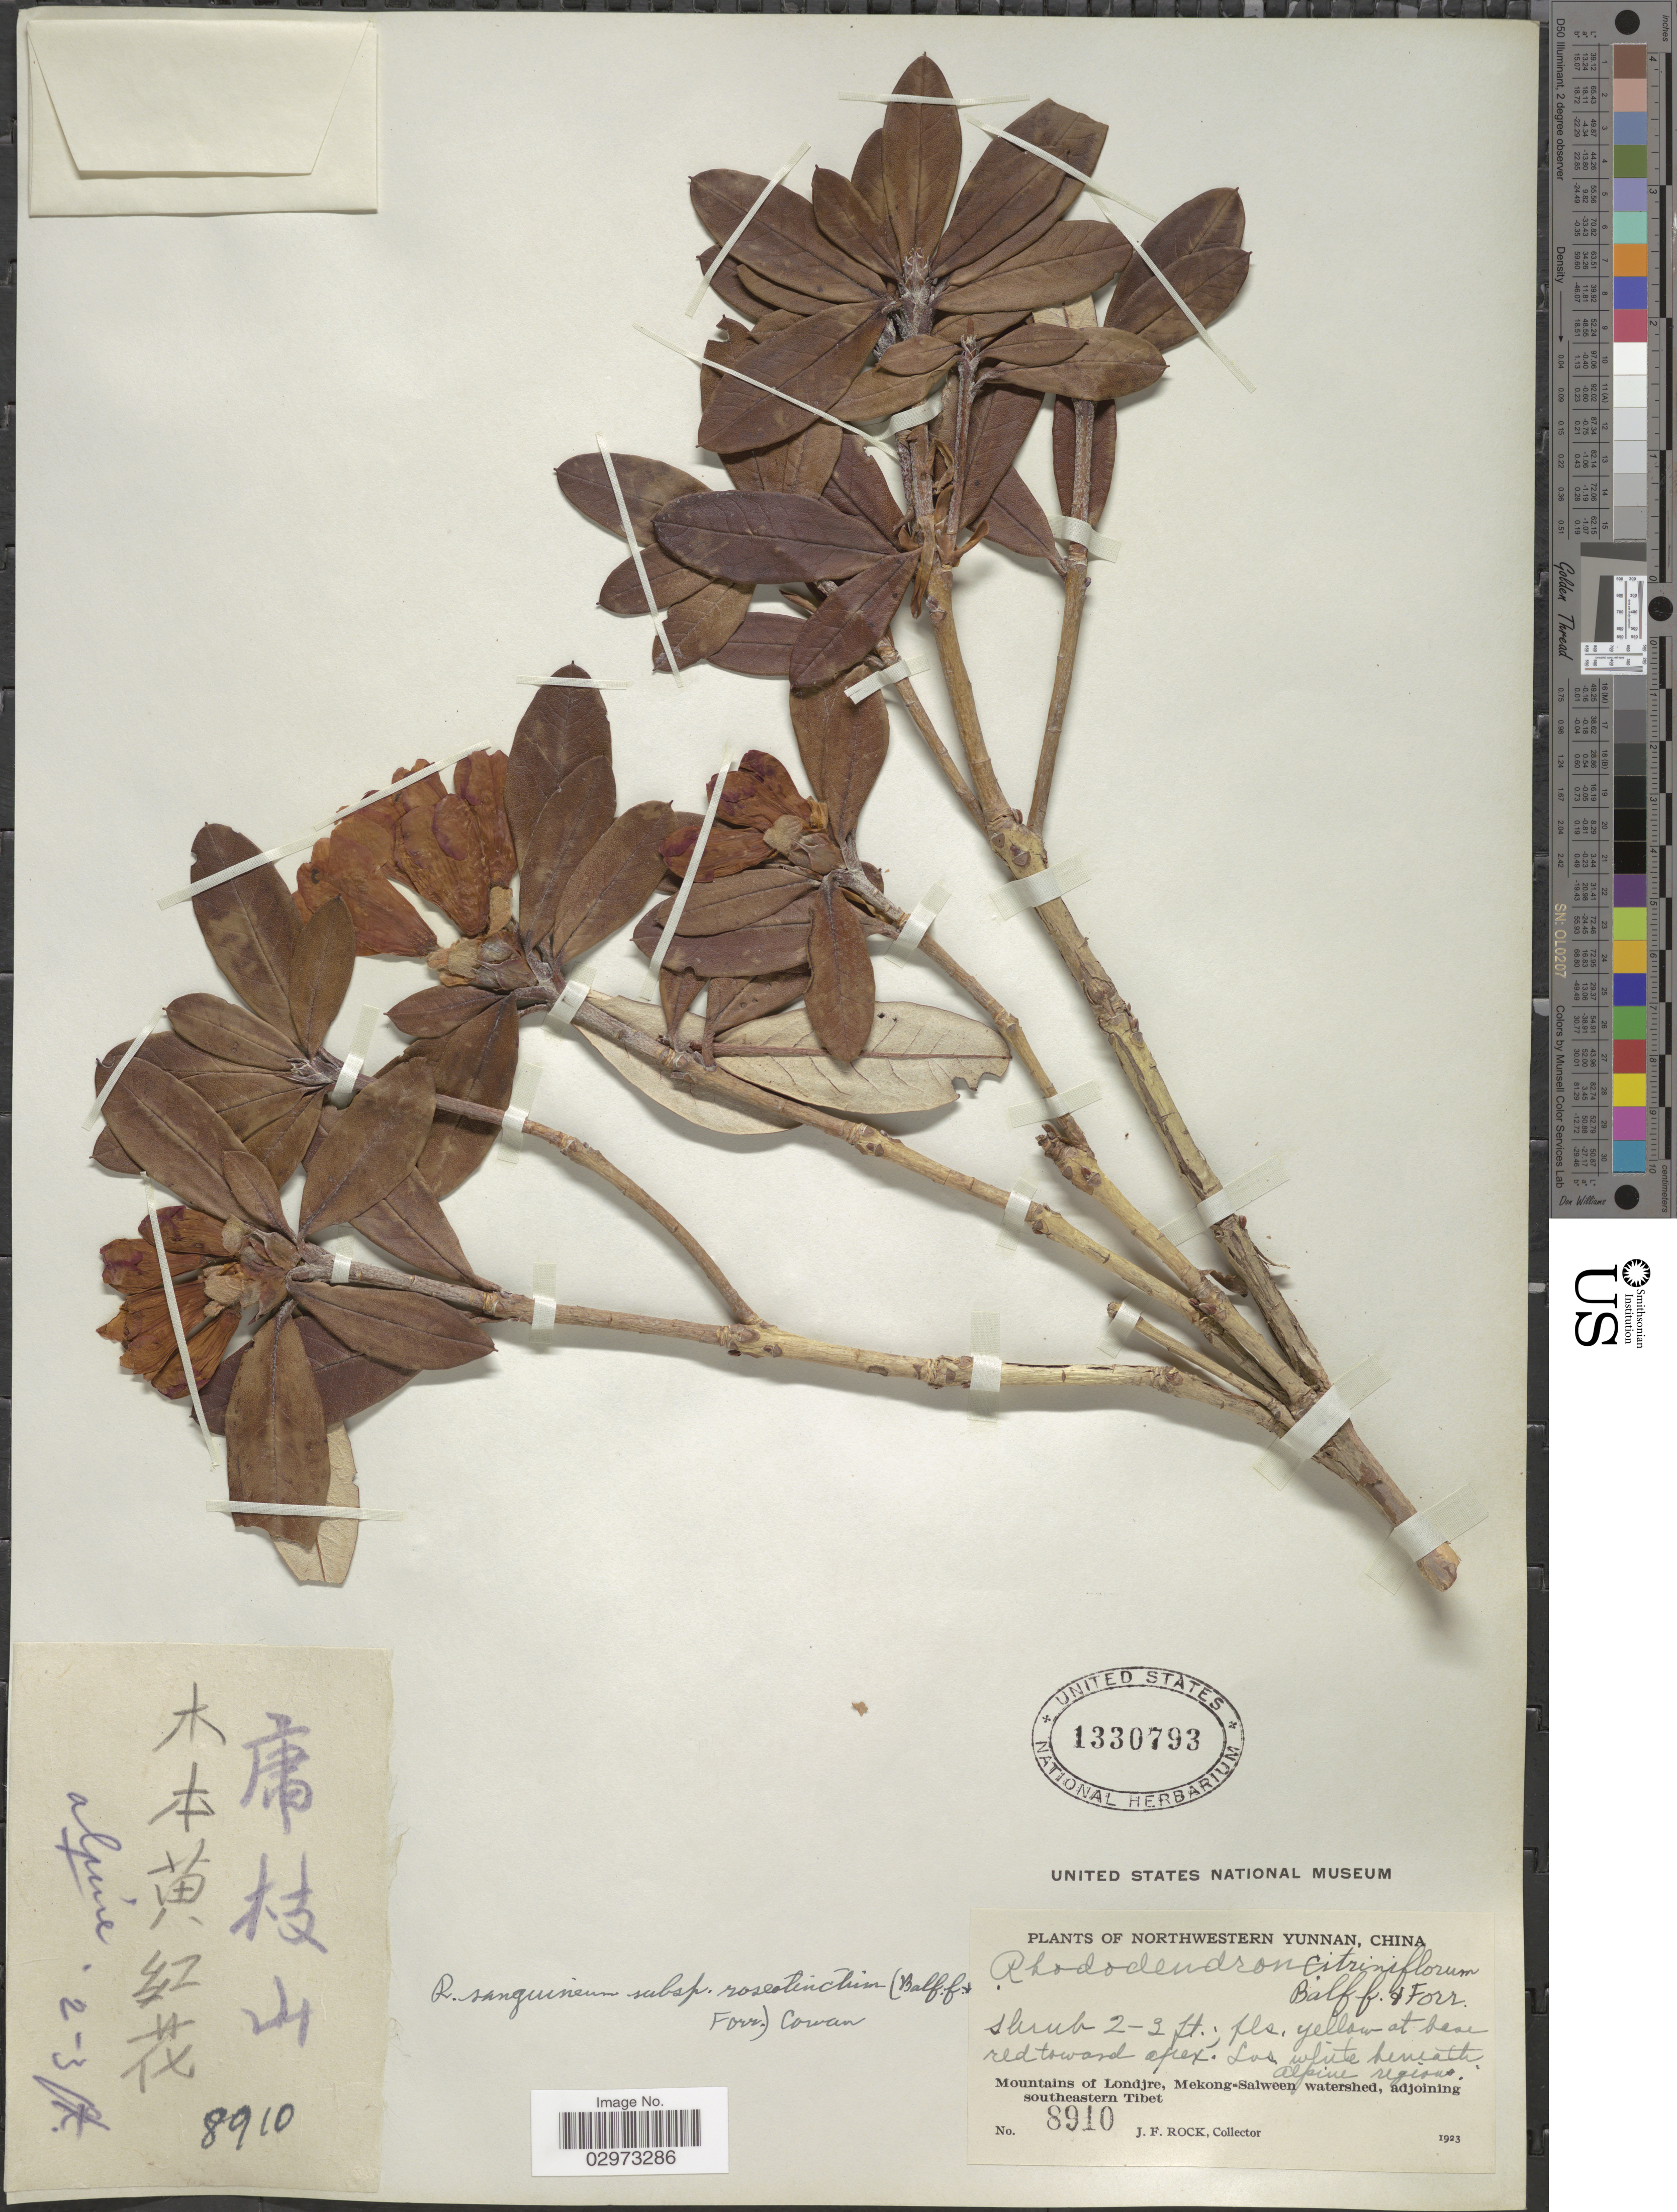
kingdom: Plantae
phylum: Tracheophyta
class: Magnoliopsida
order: Ericales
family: Ericaceae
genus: Rhododendron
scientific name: Rhododendron sanguineum subsp. roseotinctum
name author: (Balf. f. & Forrest) Cowan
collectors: J. Rock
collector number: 8910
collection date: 1923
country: China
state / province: Yunnan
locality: Northwestern Yunnan. Alpine regions. Mountains of Londjre, Mekong-Salween watershed, adjoining southeastern Tibet.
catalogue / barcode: US 1330793